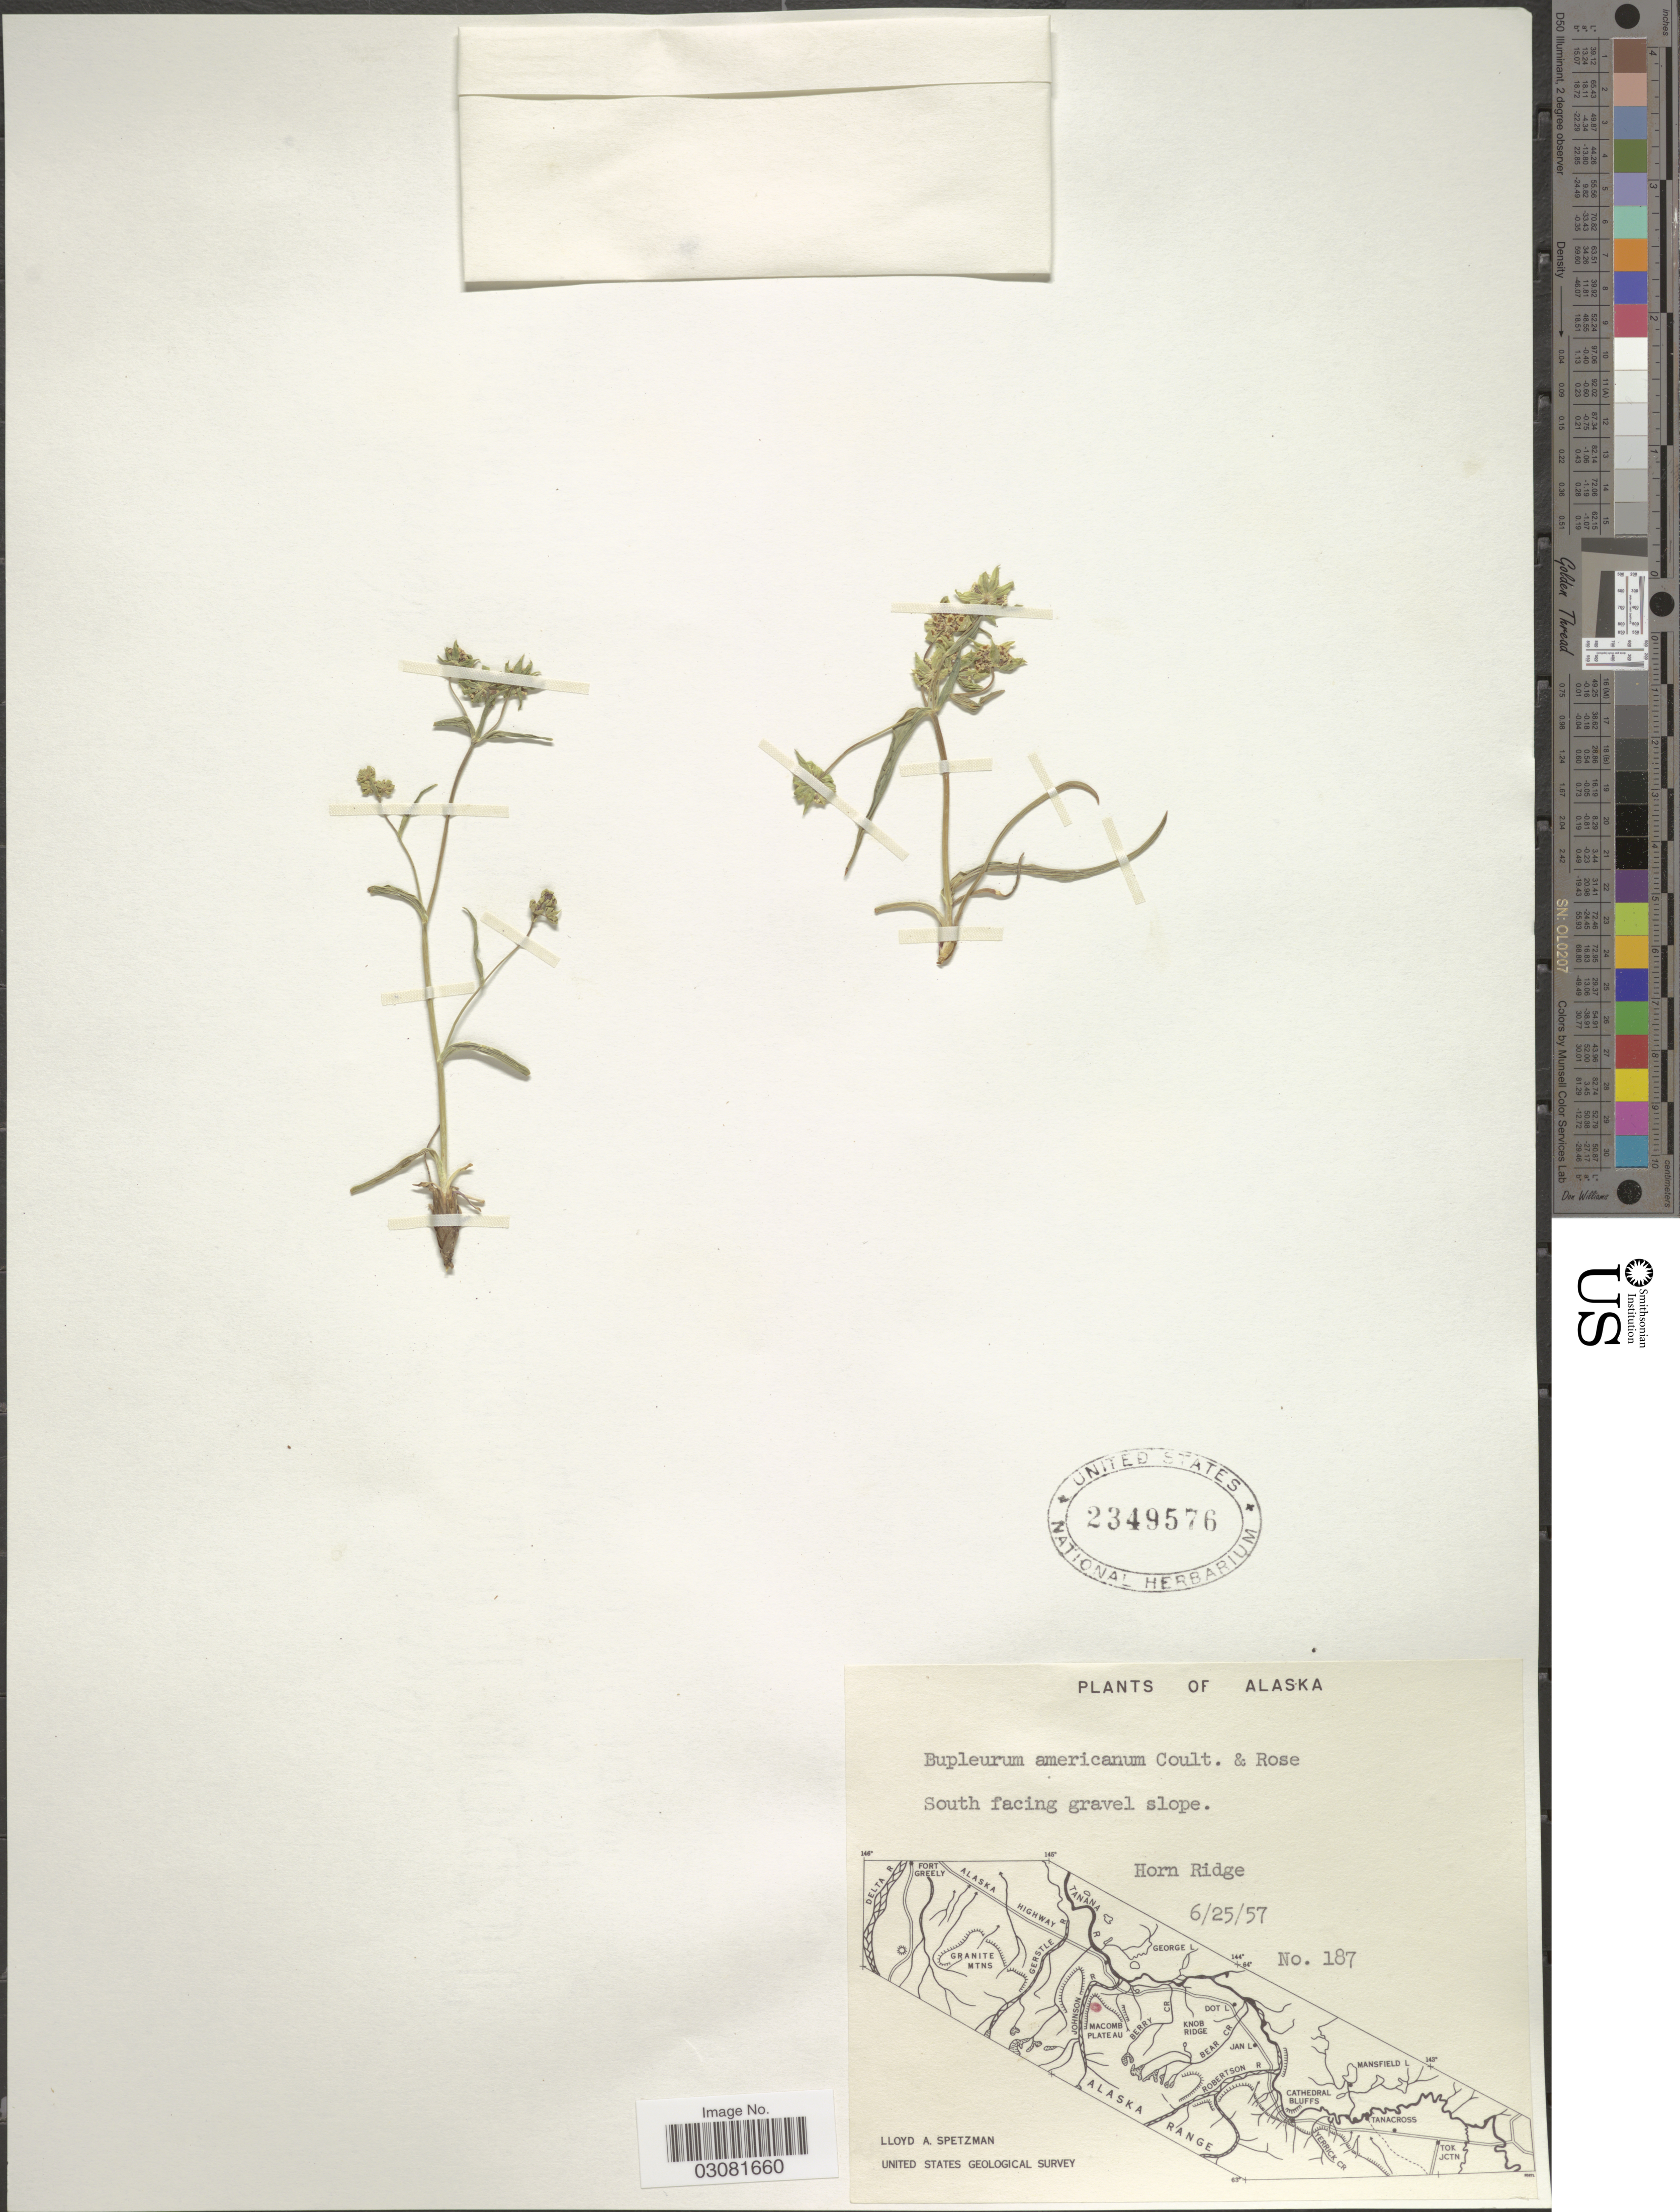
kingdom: Plantae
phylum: Tracheophyta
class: Magnoliopsida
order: Apiales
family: Apiaceae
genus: Bupleurum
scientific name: Bupleurum americanum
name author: J.M. Coult. & Rose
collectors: L. Spetzman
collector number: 187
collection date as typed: Transcribed d/m/y: 25/6/57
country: United States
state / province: Alaska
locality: South facing gravel slope. Horn Ridge.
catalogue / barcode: US 2349576